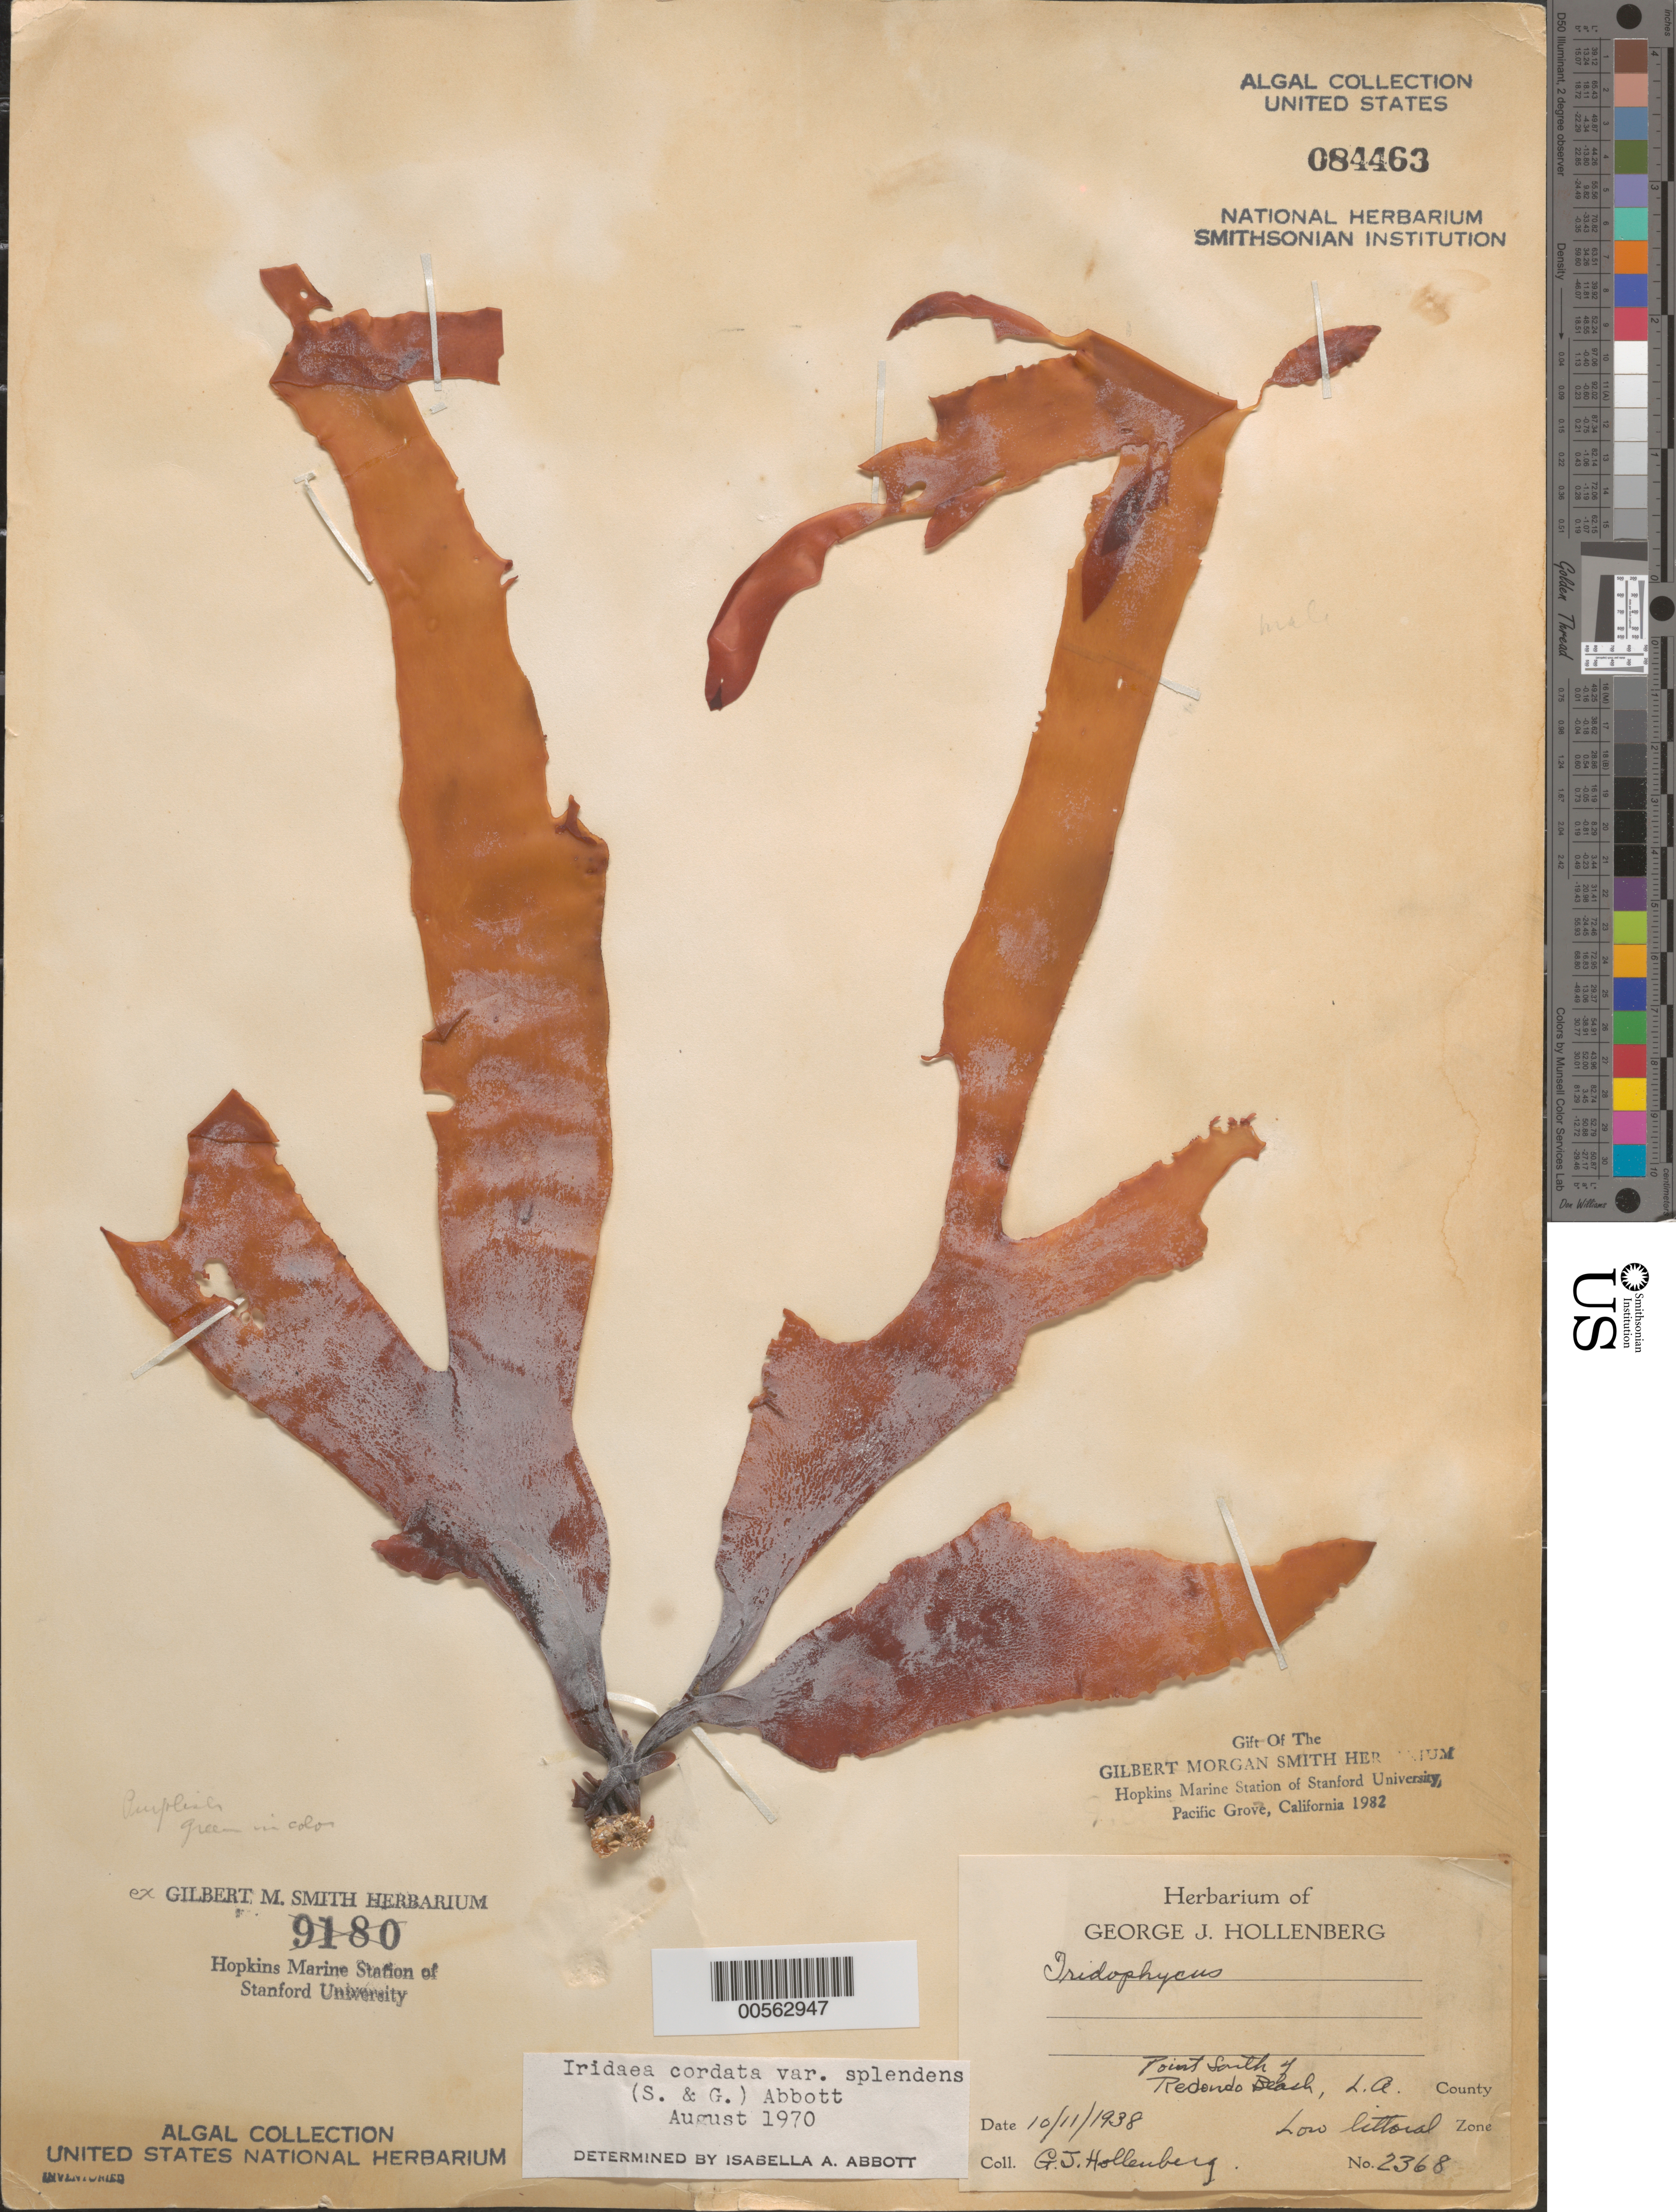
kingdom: Plantae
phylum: Rhodophyta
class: Florideophyceae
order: Gigartinales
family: Gigartinaceae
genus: Iridaea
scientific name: Iridaea cordata var. splendens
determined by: Abbott, Isabella A.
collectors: G. Hollenberg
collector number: GJH 2368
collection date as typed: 11 Oct 1938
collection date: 1938-10-11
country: United States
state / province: California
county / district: Los Angeles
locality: Point south of Redondo Beach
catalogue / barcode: US 84463